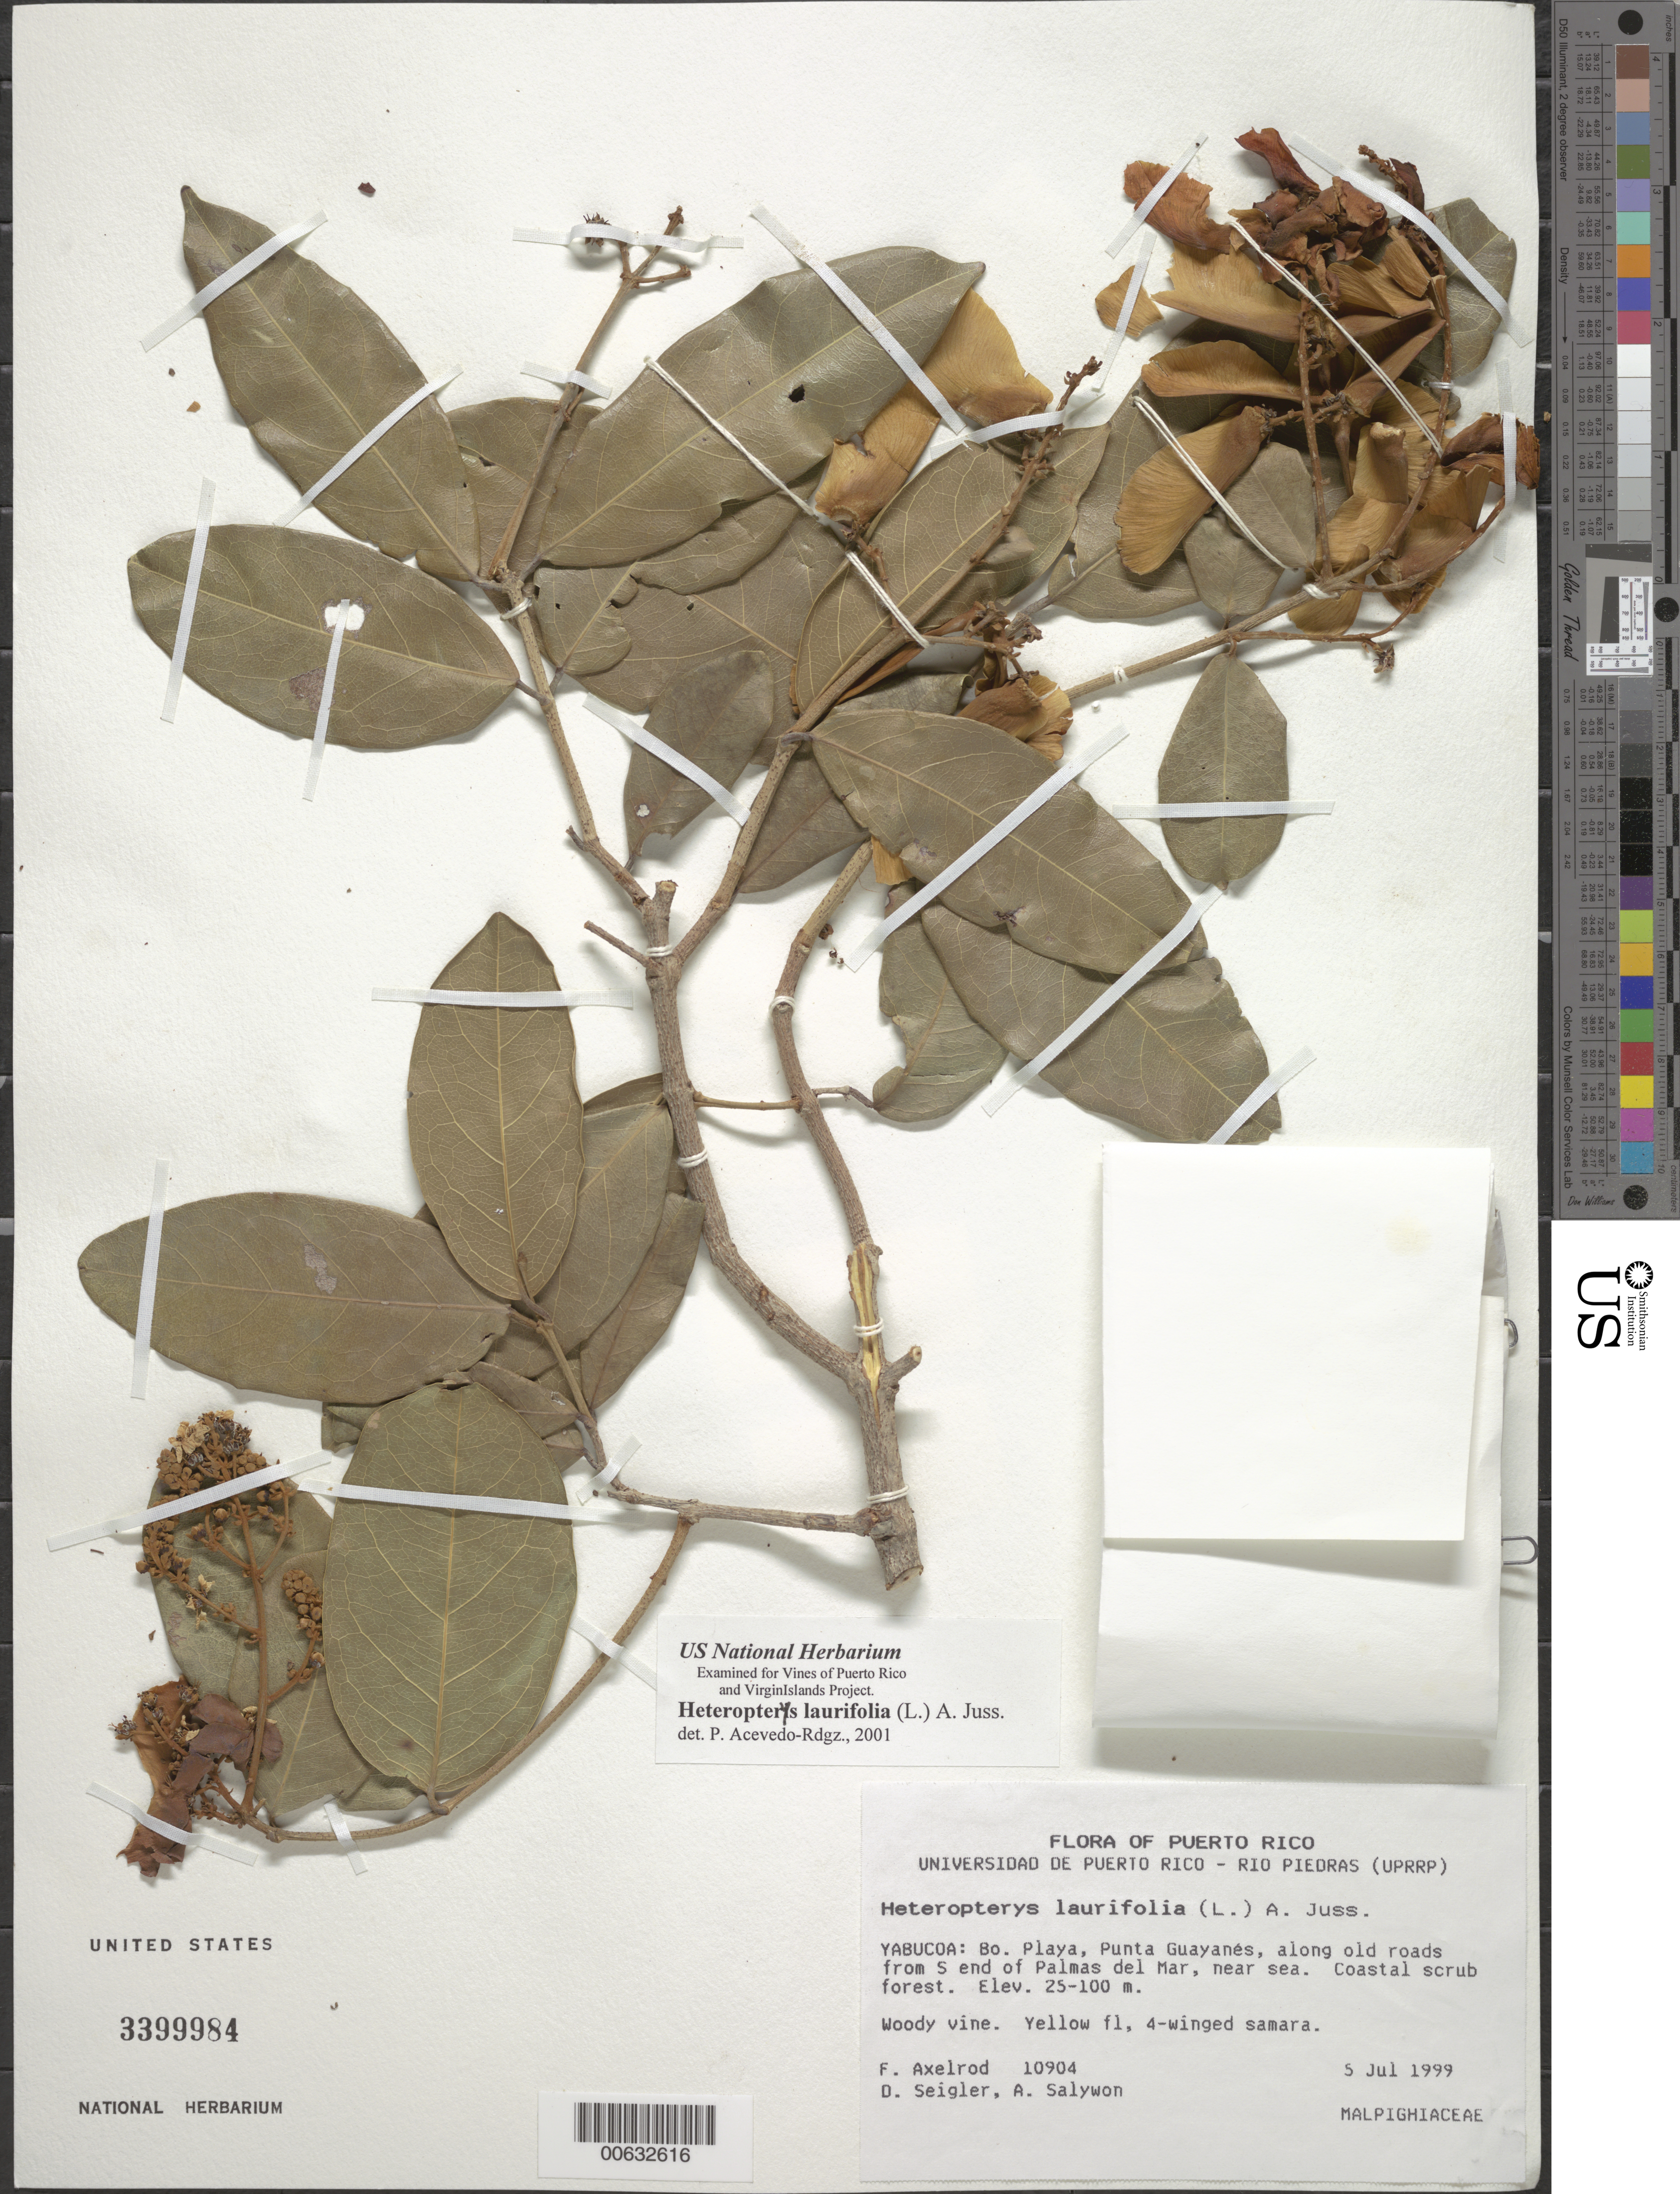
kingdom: Plantae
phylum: Tracheophyta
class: Magnoliopsida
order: Malpighiales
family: Malpighiaceae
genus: Heteropterys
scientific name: Heteropterys laurifolia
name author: (L.) A. Juss.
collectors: F. S. Axelrod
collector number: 10904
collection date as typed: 05 Jul 1999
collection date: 1999-07-05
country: Puerto Rico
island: Greater Antilles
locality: Yabucoa: Bo. Playa, Punta Guayanés, along old road from S end of Palmas del Mar, near sea.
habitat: Coastal scrub forest.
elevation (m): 25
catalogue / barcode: US 3399984